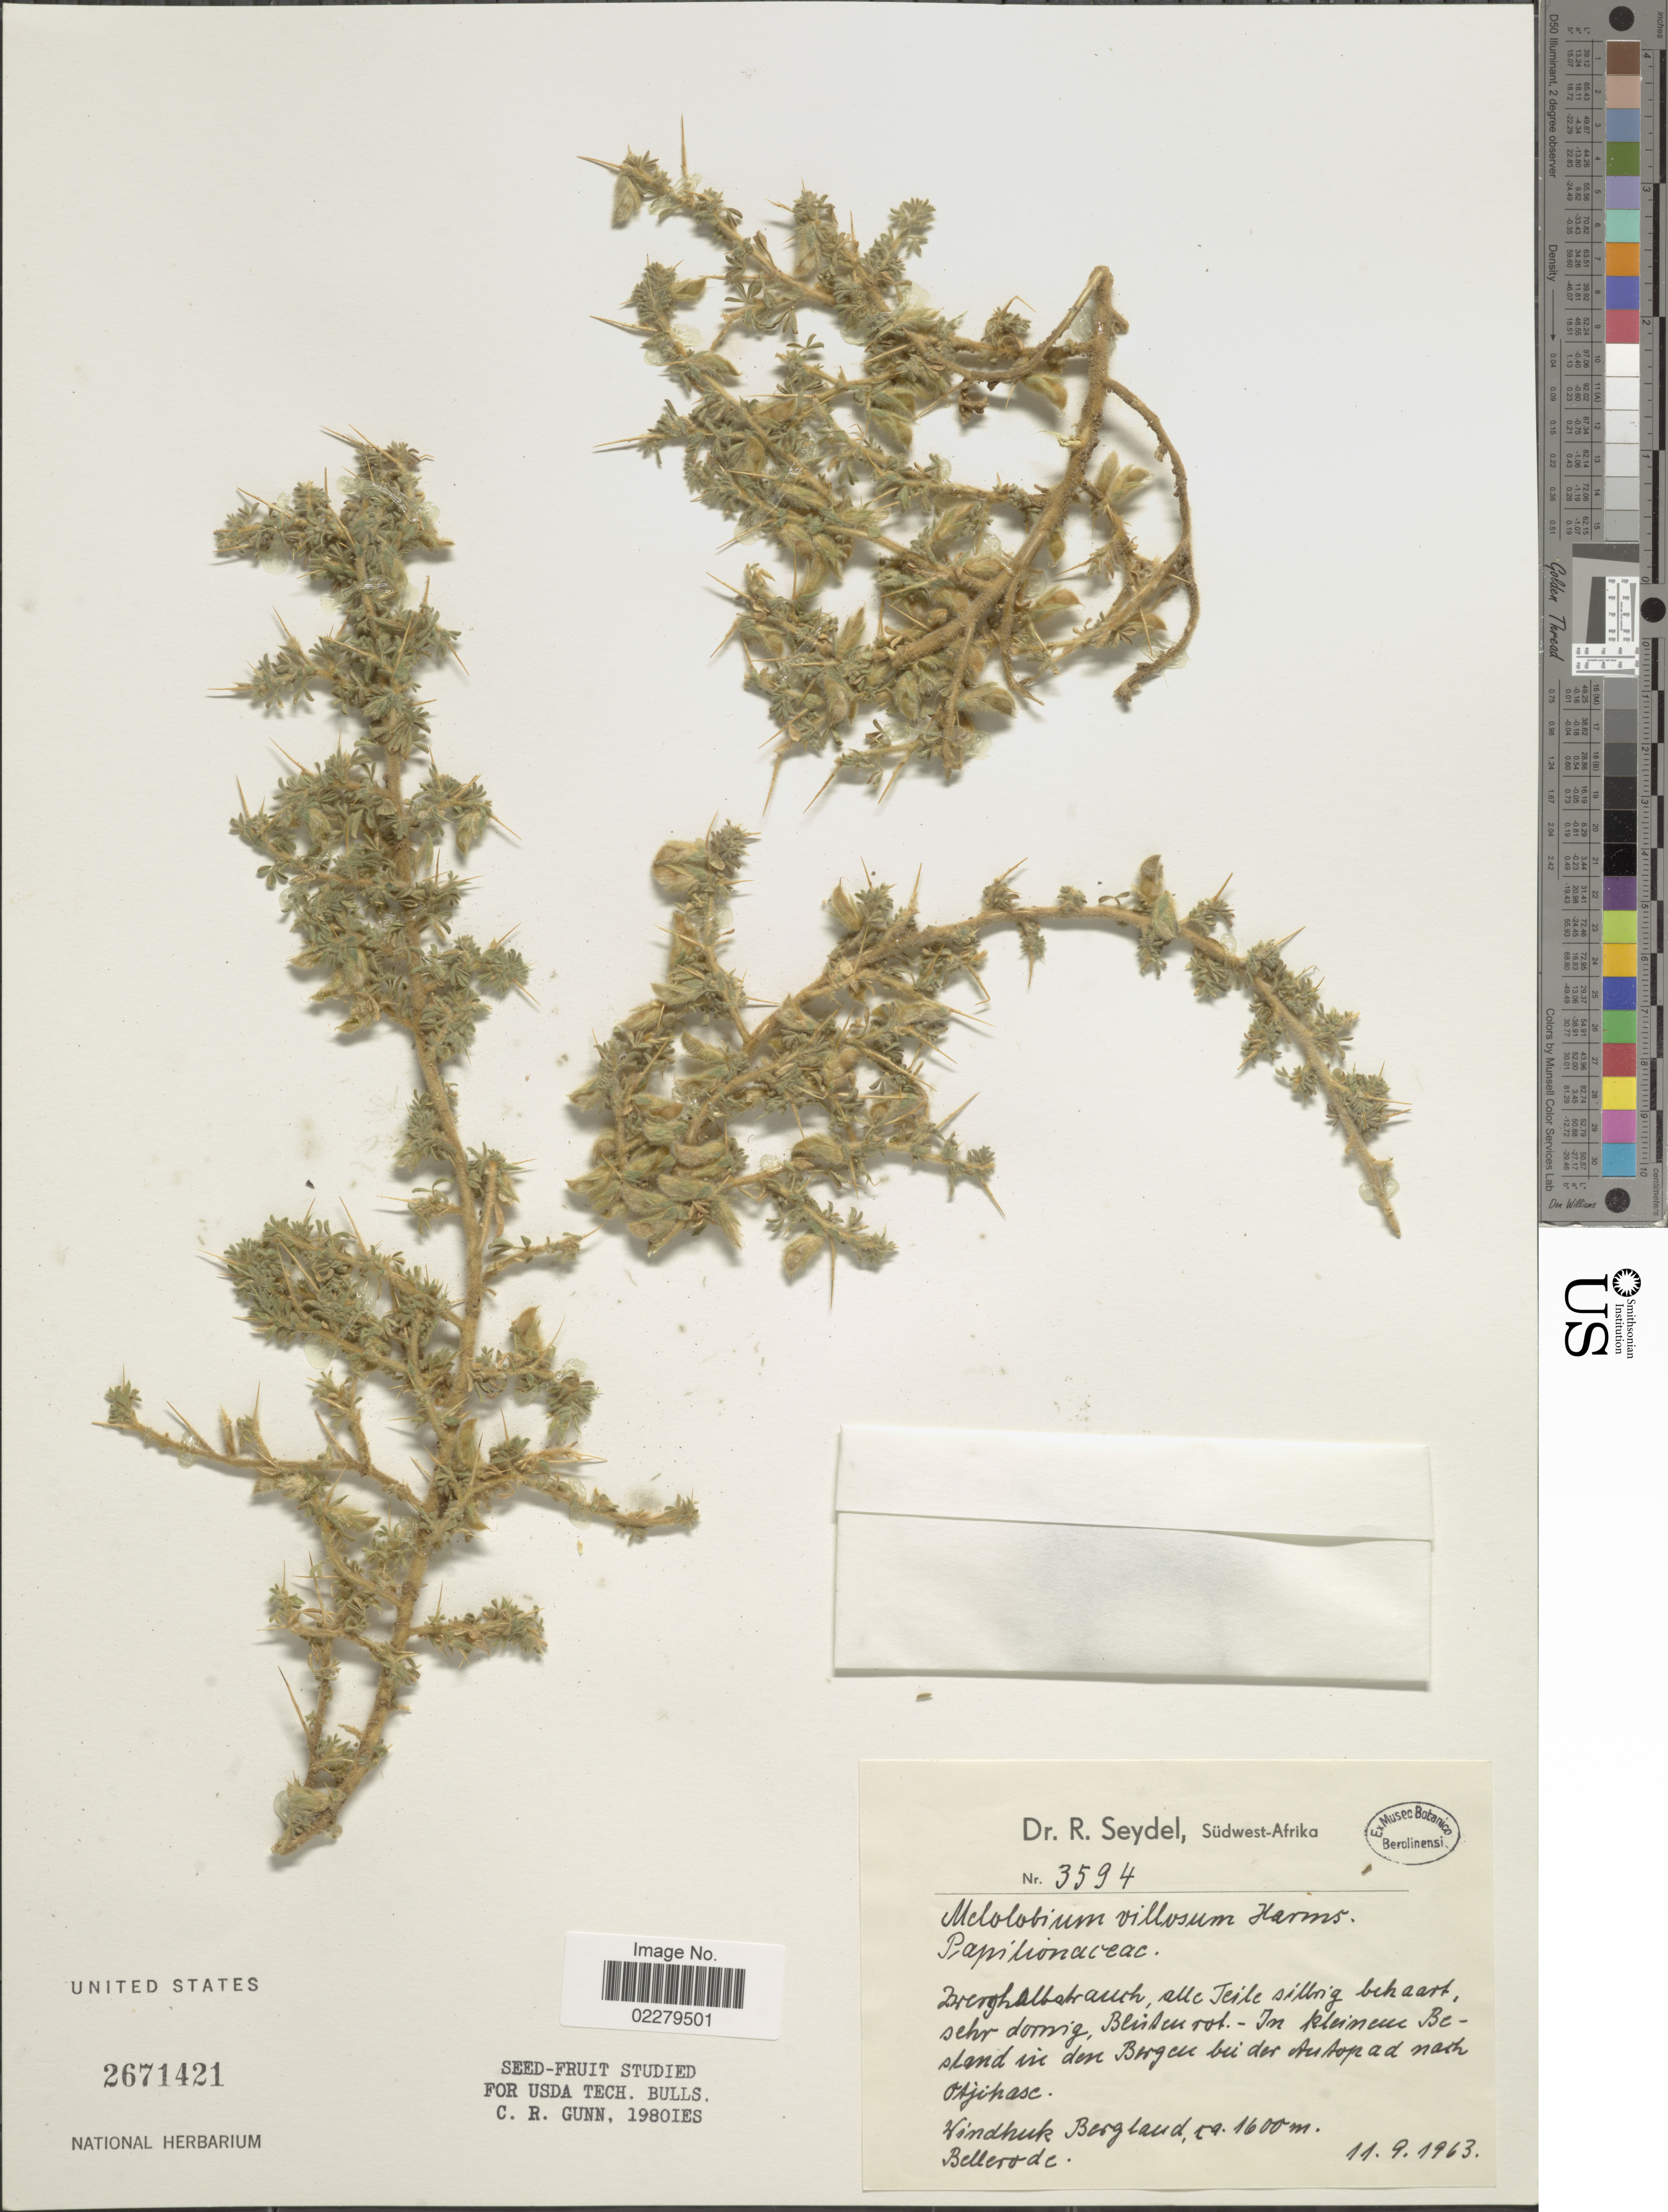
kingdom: Plantae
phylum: Tracheophyta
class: Magnoliopsida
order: Fabales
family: Fabaceae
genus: Melolobium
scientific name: Melolobium villosum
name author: Harms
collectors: R. Seydel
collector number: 3594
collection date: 1963-09-11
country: Namibia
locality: Sudwest- Afrika. Windhuk Bergland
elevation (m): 1600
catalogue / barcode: US 2671421